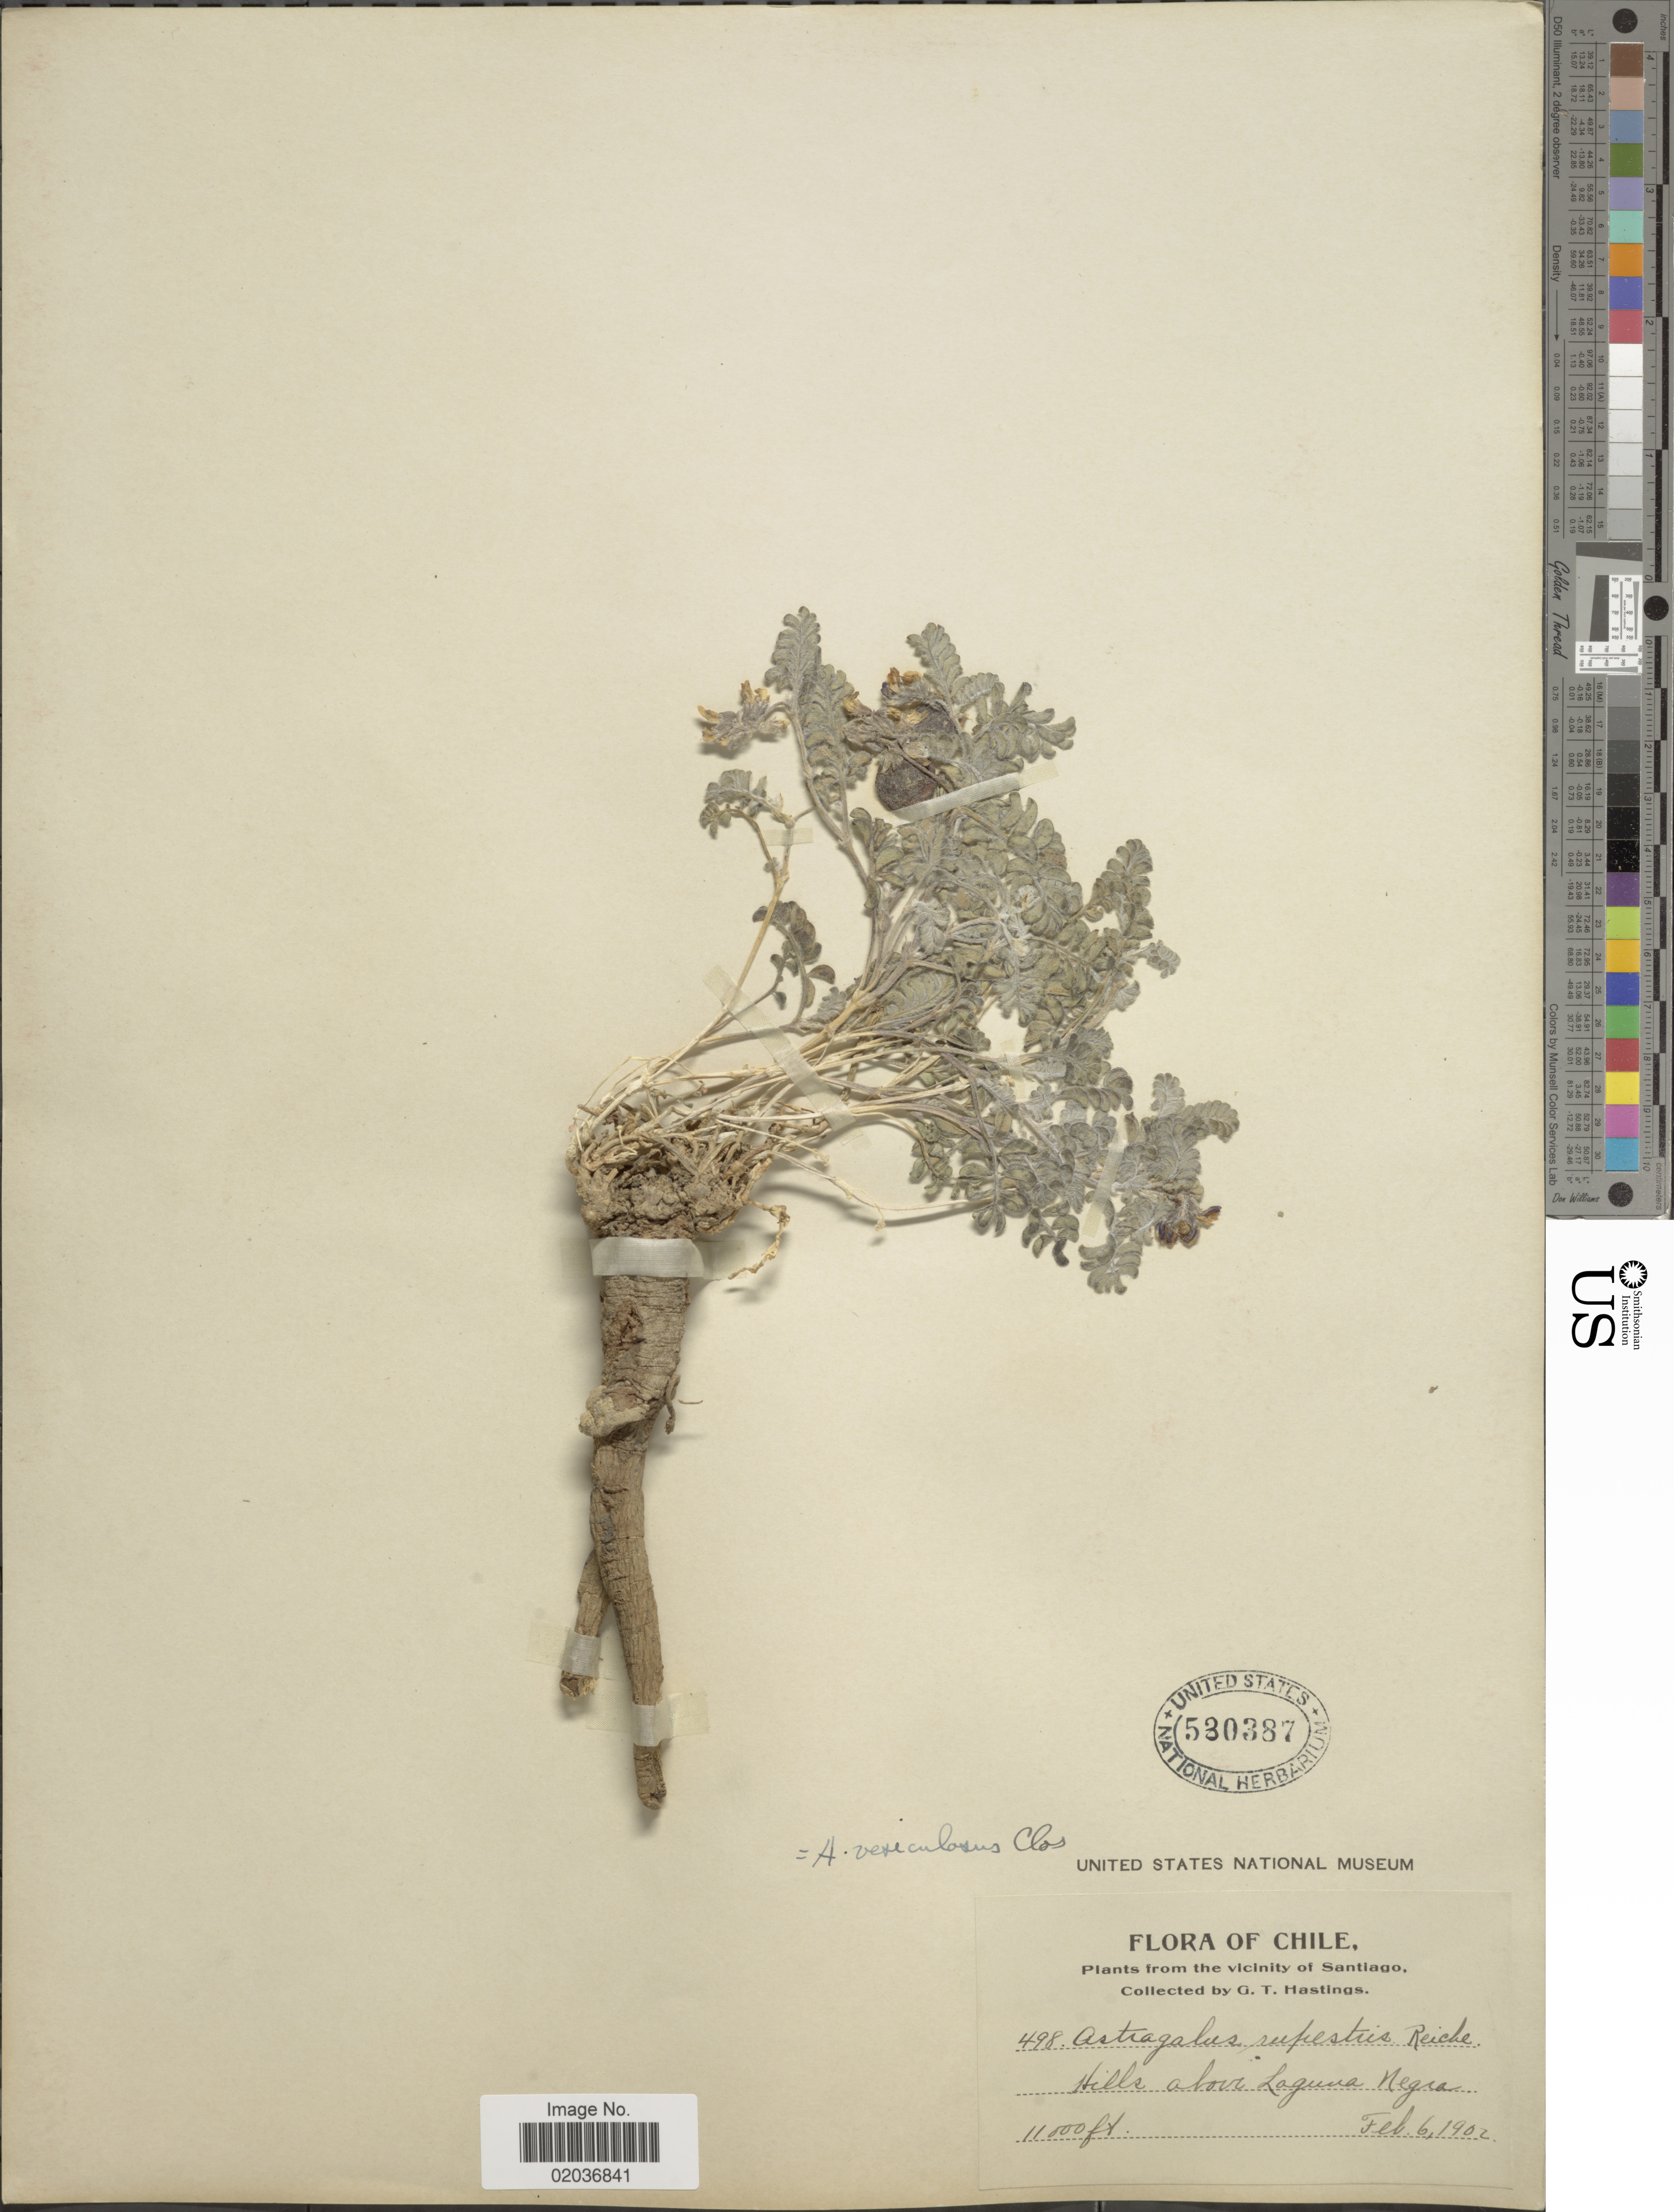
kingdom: Plantae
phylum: Tracheophyta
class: Magnoliopsida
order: Fabales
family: Fabaceae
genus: Astragalus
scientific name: Astragalus vesiculosus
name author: Clos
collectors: G. Hastings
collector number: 498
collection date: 1902-02-06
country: Chile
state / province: Región Metropolitana (RM)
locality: From the Vicinity of Santiago, Hill above Laguna Negra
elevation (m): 3353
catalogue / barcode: US 530387